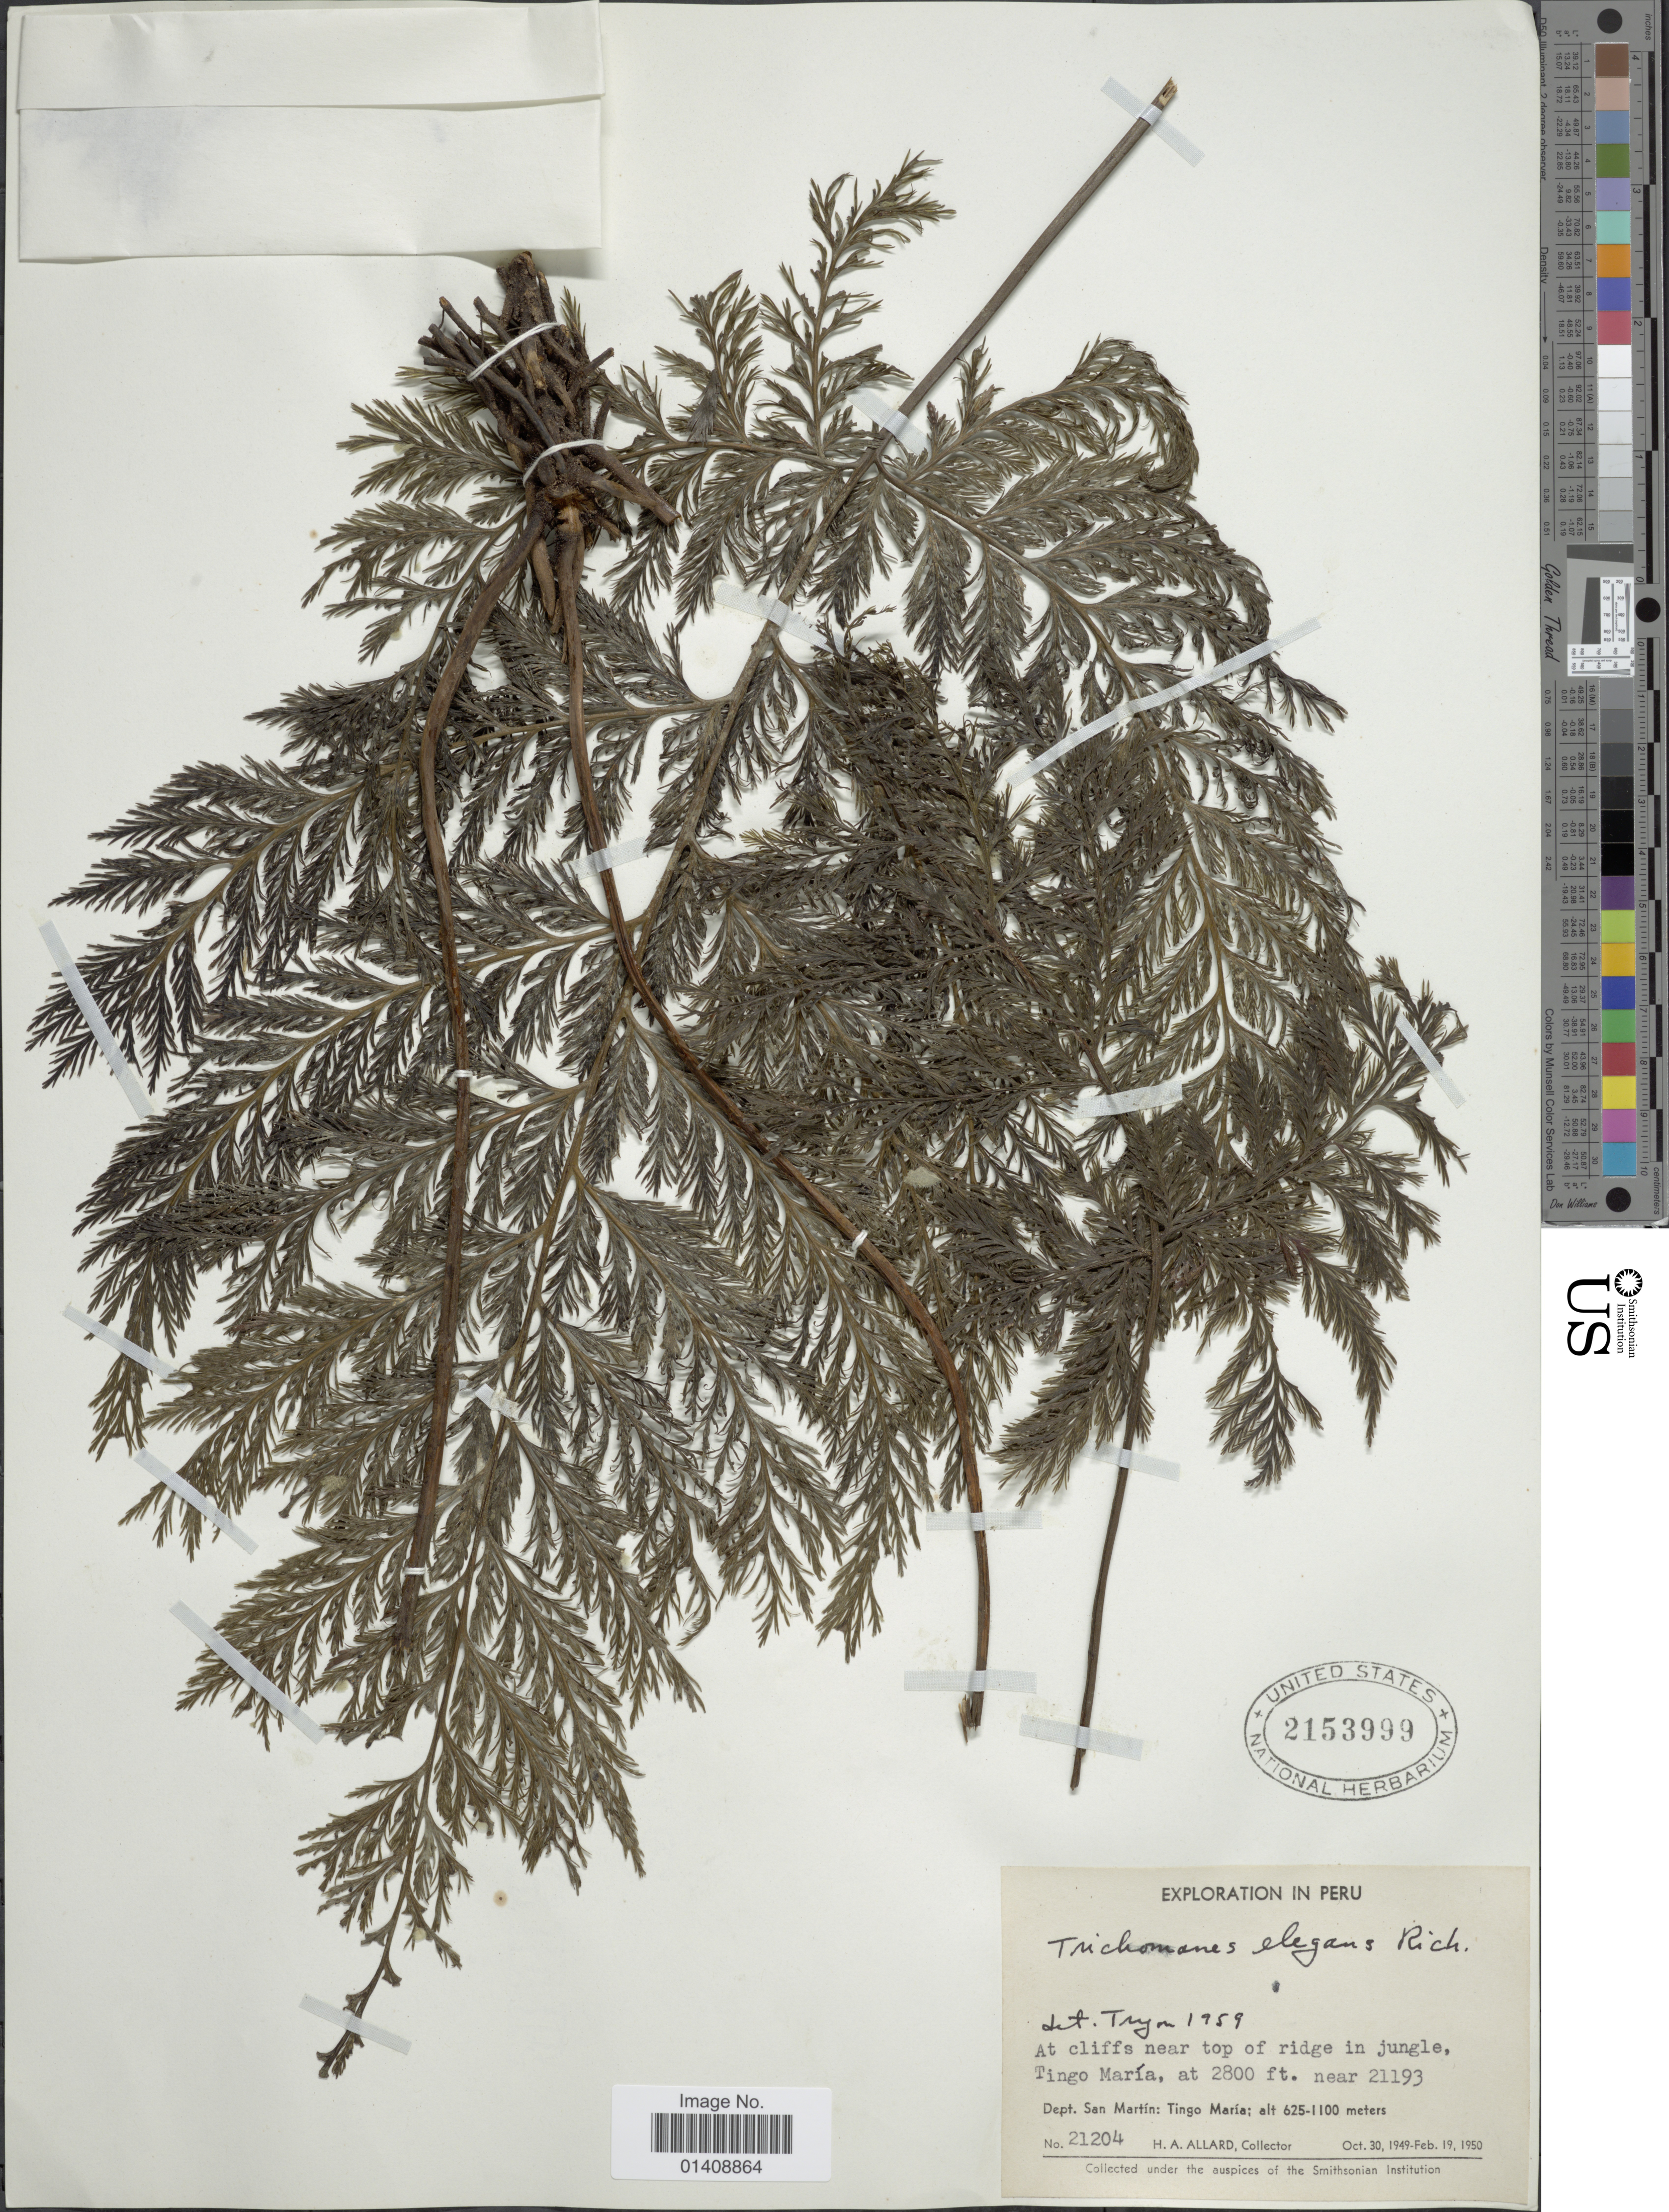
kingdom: Plantae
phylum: Tracheophyta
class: Polypodiopsida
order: Hymenophyllales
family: Hymenophyllaceae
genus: Trichomanes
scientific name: Trichomanes elegans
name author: Rich.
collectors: H. A. Allard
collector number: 21204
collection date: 1949-10-30/1950-02-19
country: Peru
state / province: San Martín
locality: Tingo Maria. At cliffs near top of ridge in jungle Tingo Maria.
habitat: at cliffs near top of ridge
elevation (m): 625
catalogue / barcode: US 2153999